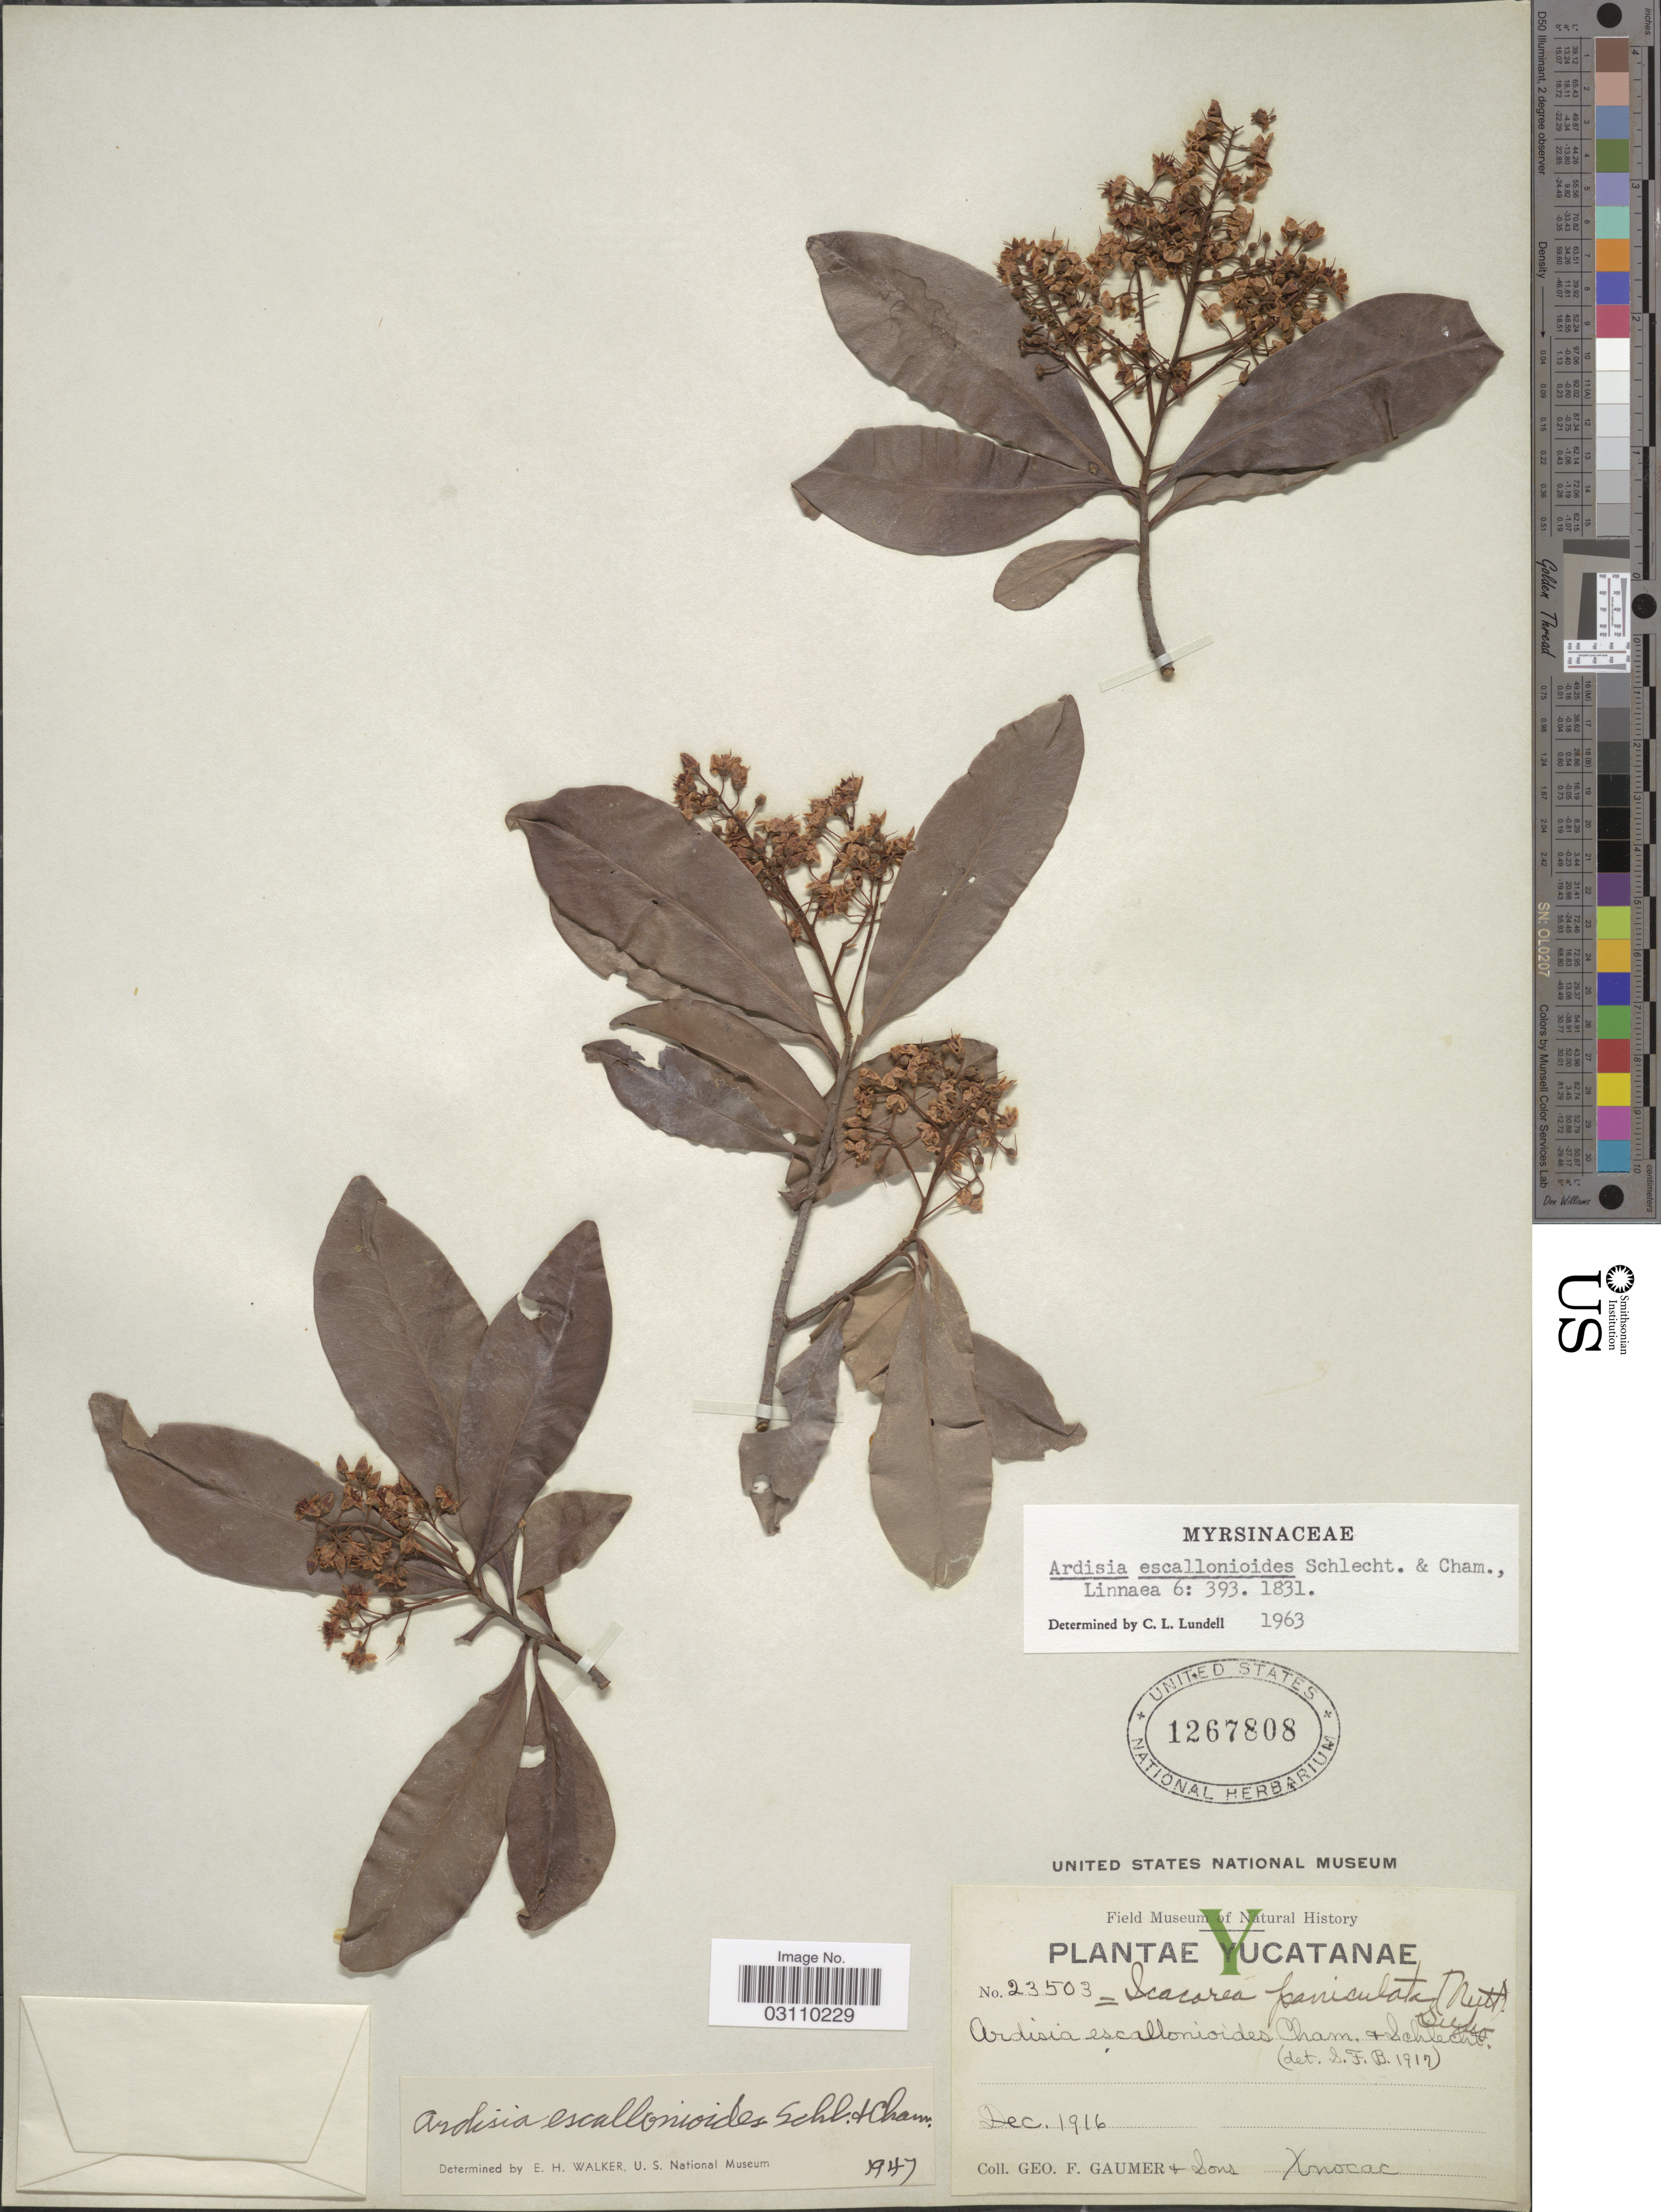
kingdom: Plantae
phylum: Tracheophyta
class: Magnoliopsida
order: Ericales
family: Primulaceae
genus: Ardisia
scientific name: Ardisia escallonioides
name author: Schltdl. & Cham.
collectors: G. F. Gaumer & Sons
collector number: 23503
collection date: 1916-12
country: Mexico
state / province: Yucatán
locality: Xnocac.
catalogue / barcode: US 1267808